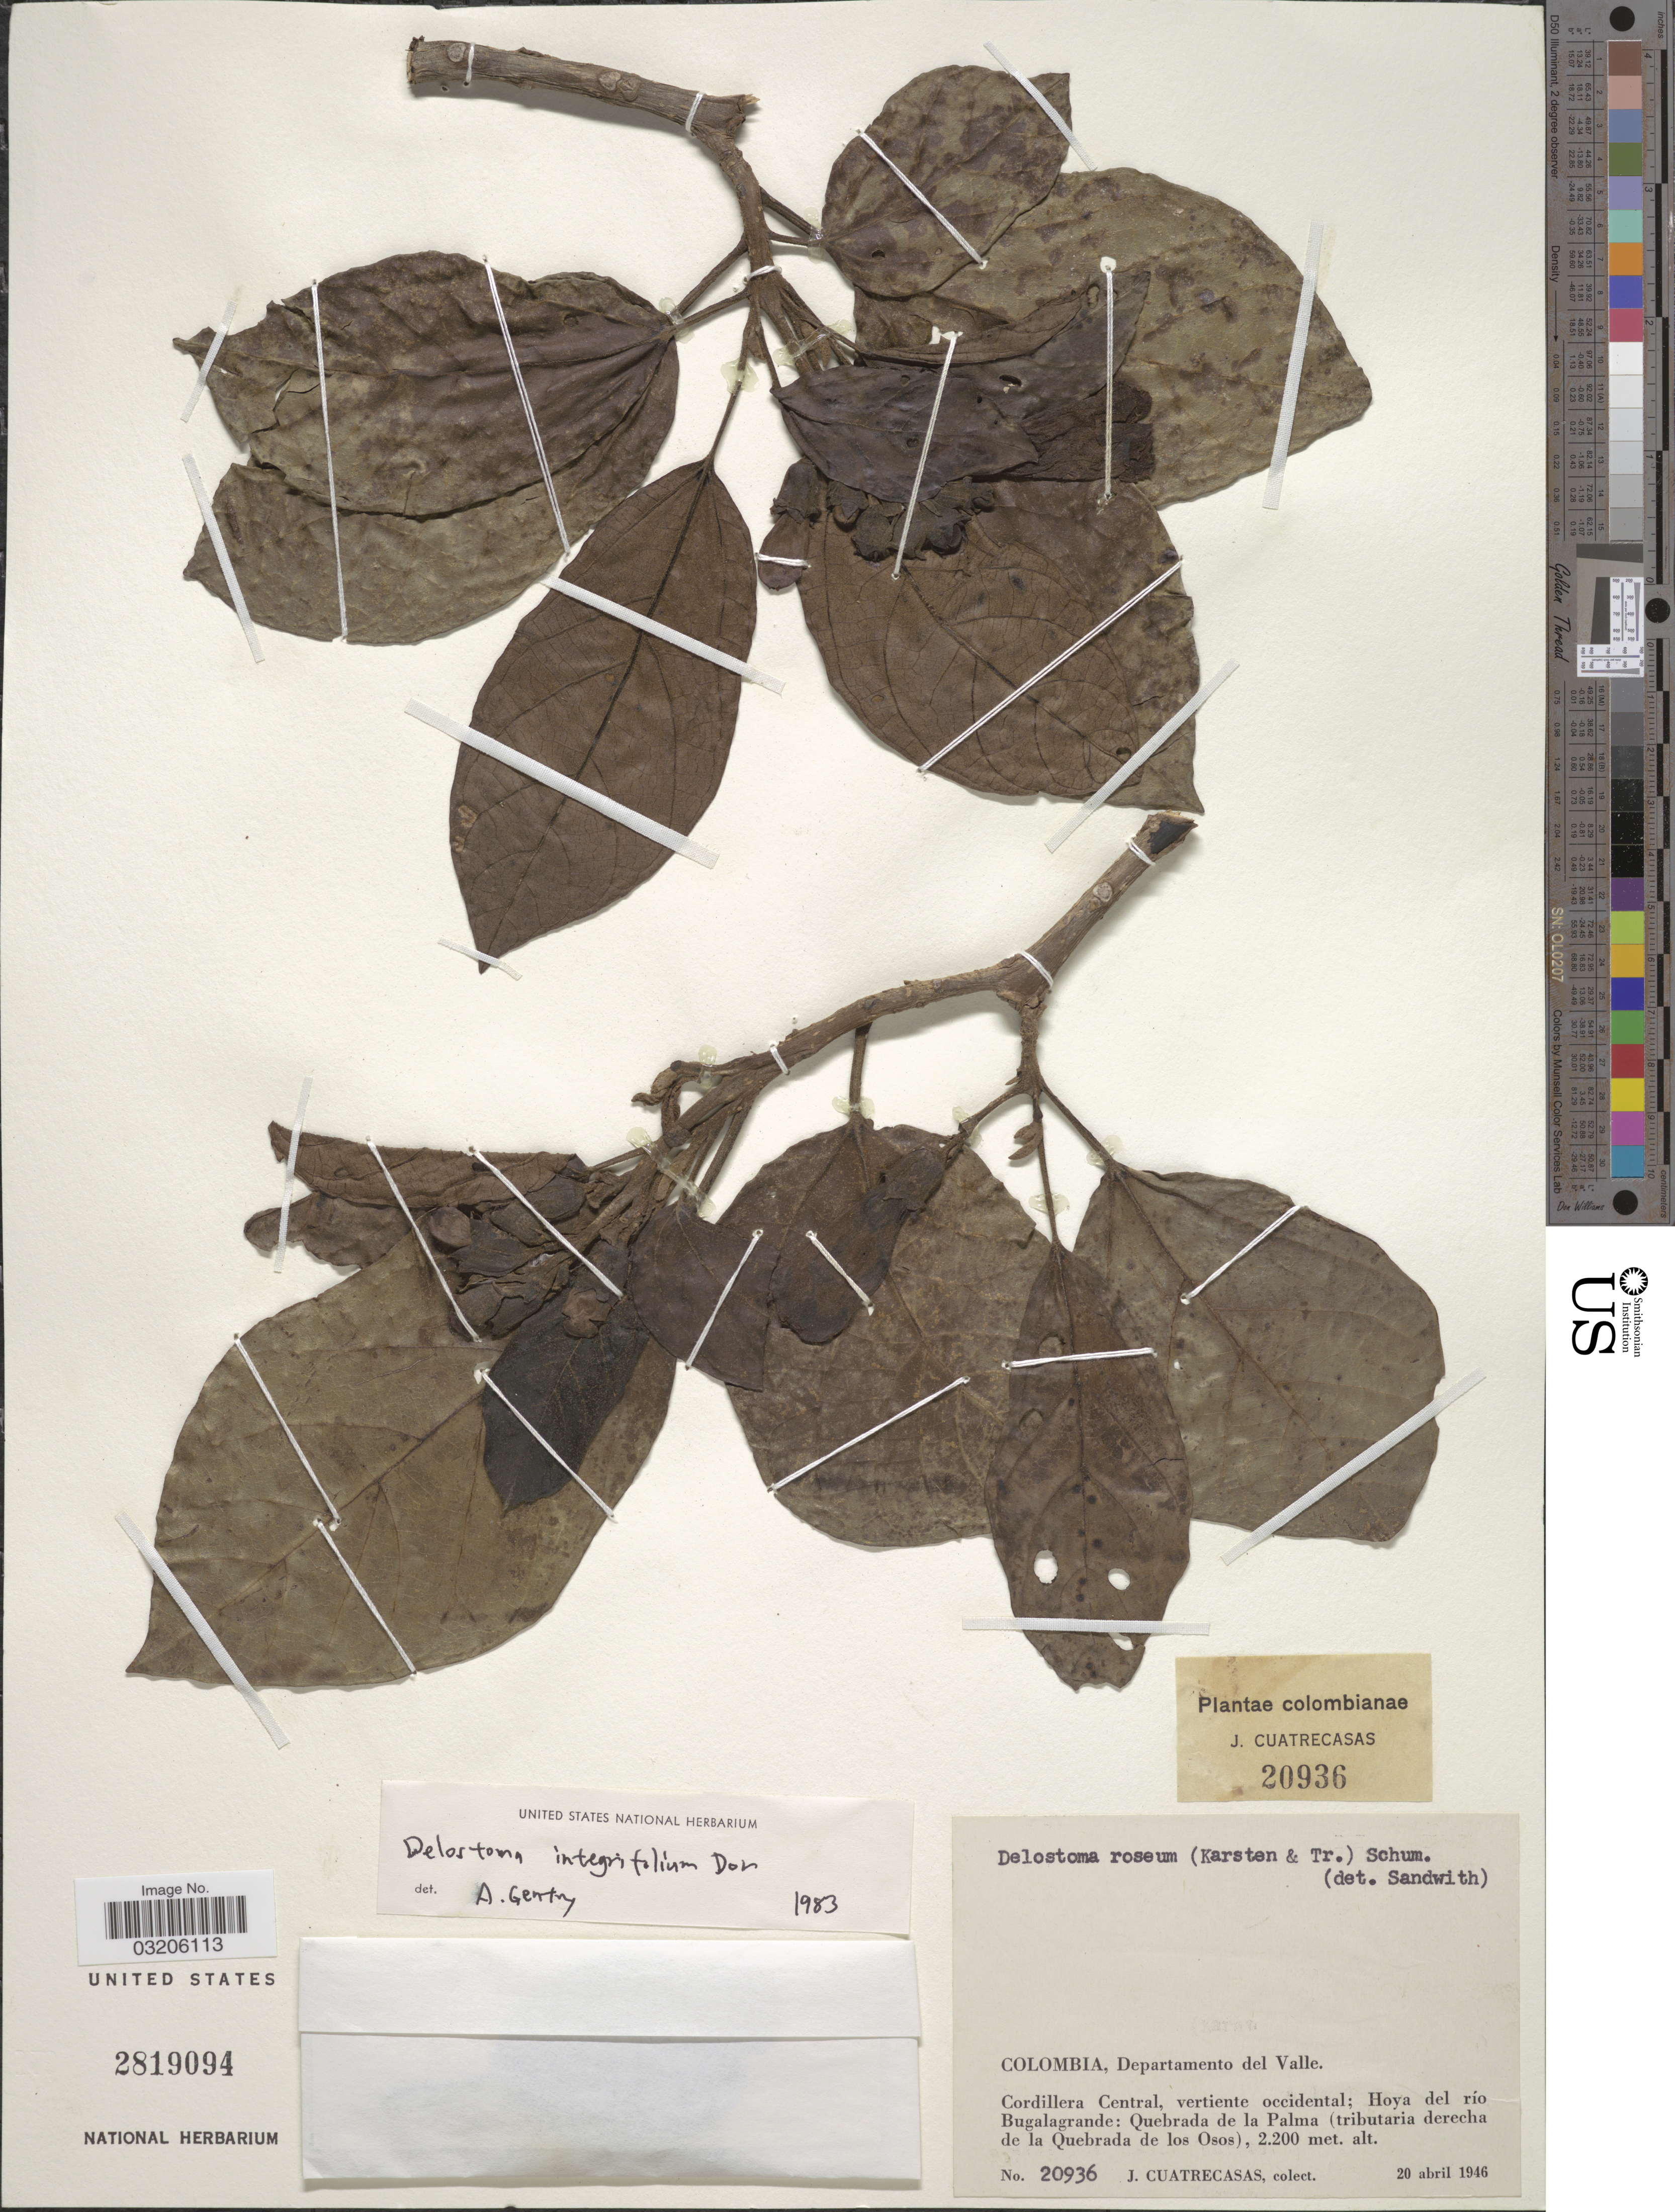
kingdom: Plantae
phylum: Tracheophyta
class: Magnoliopsida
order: Lamiales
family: Bignoniaceae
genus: Delostoma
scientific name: Delostoma integrifolium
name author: D. Don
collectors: J. Cuatrecasas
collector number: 20936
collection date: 1946-04-20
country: Colombia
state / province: Valle del Cauca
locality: Departamento del Valle. Cordillera Central, vertiente occidental; Hoya del río Bugalagrande: Quebrada de la Palma (tributaria derecha de la Quebrada de los Osos).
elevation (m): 2200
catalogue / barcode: US 2819094